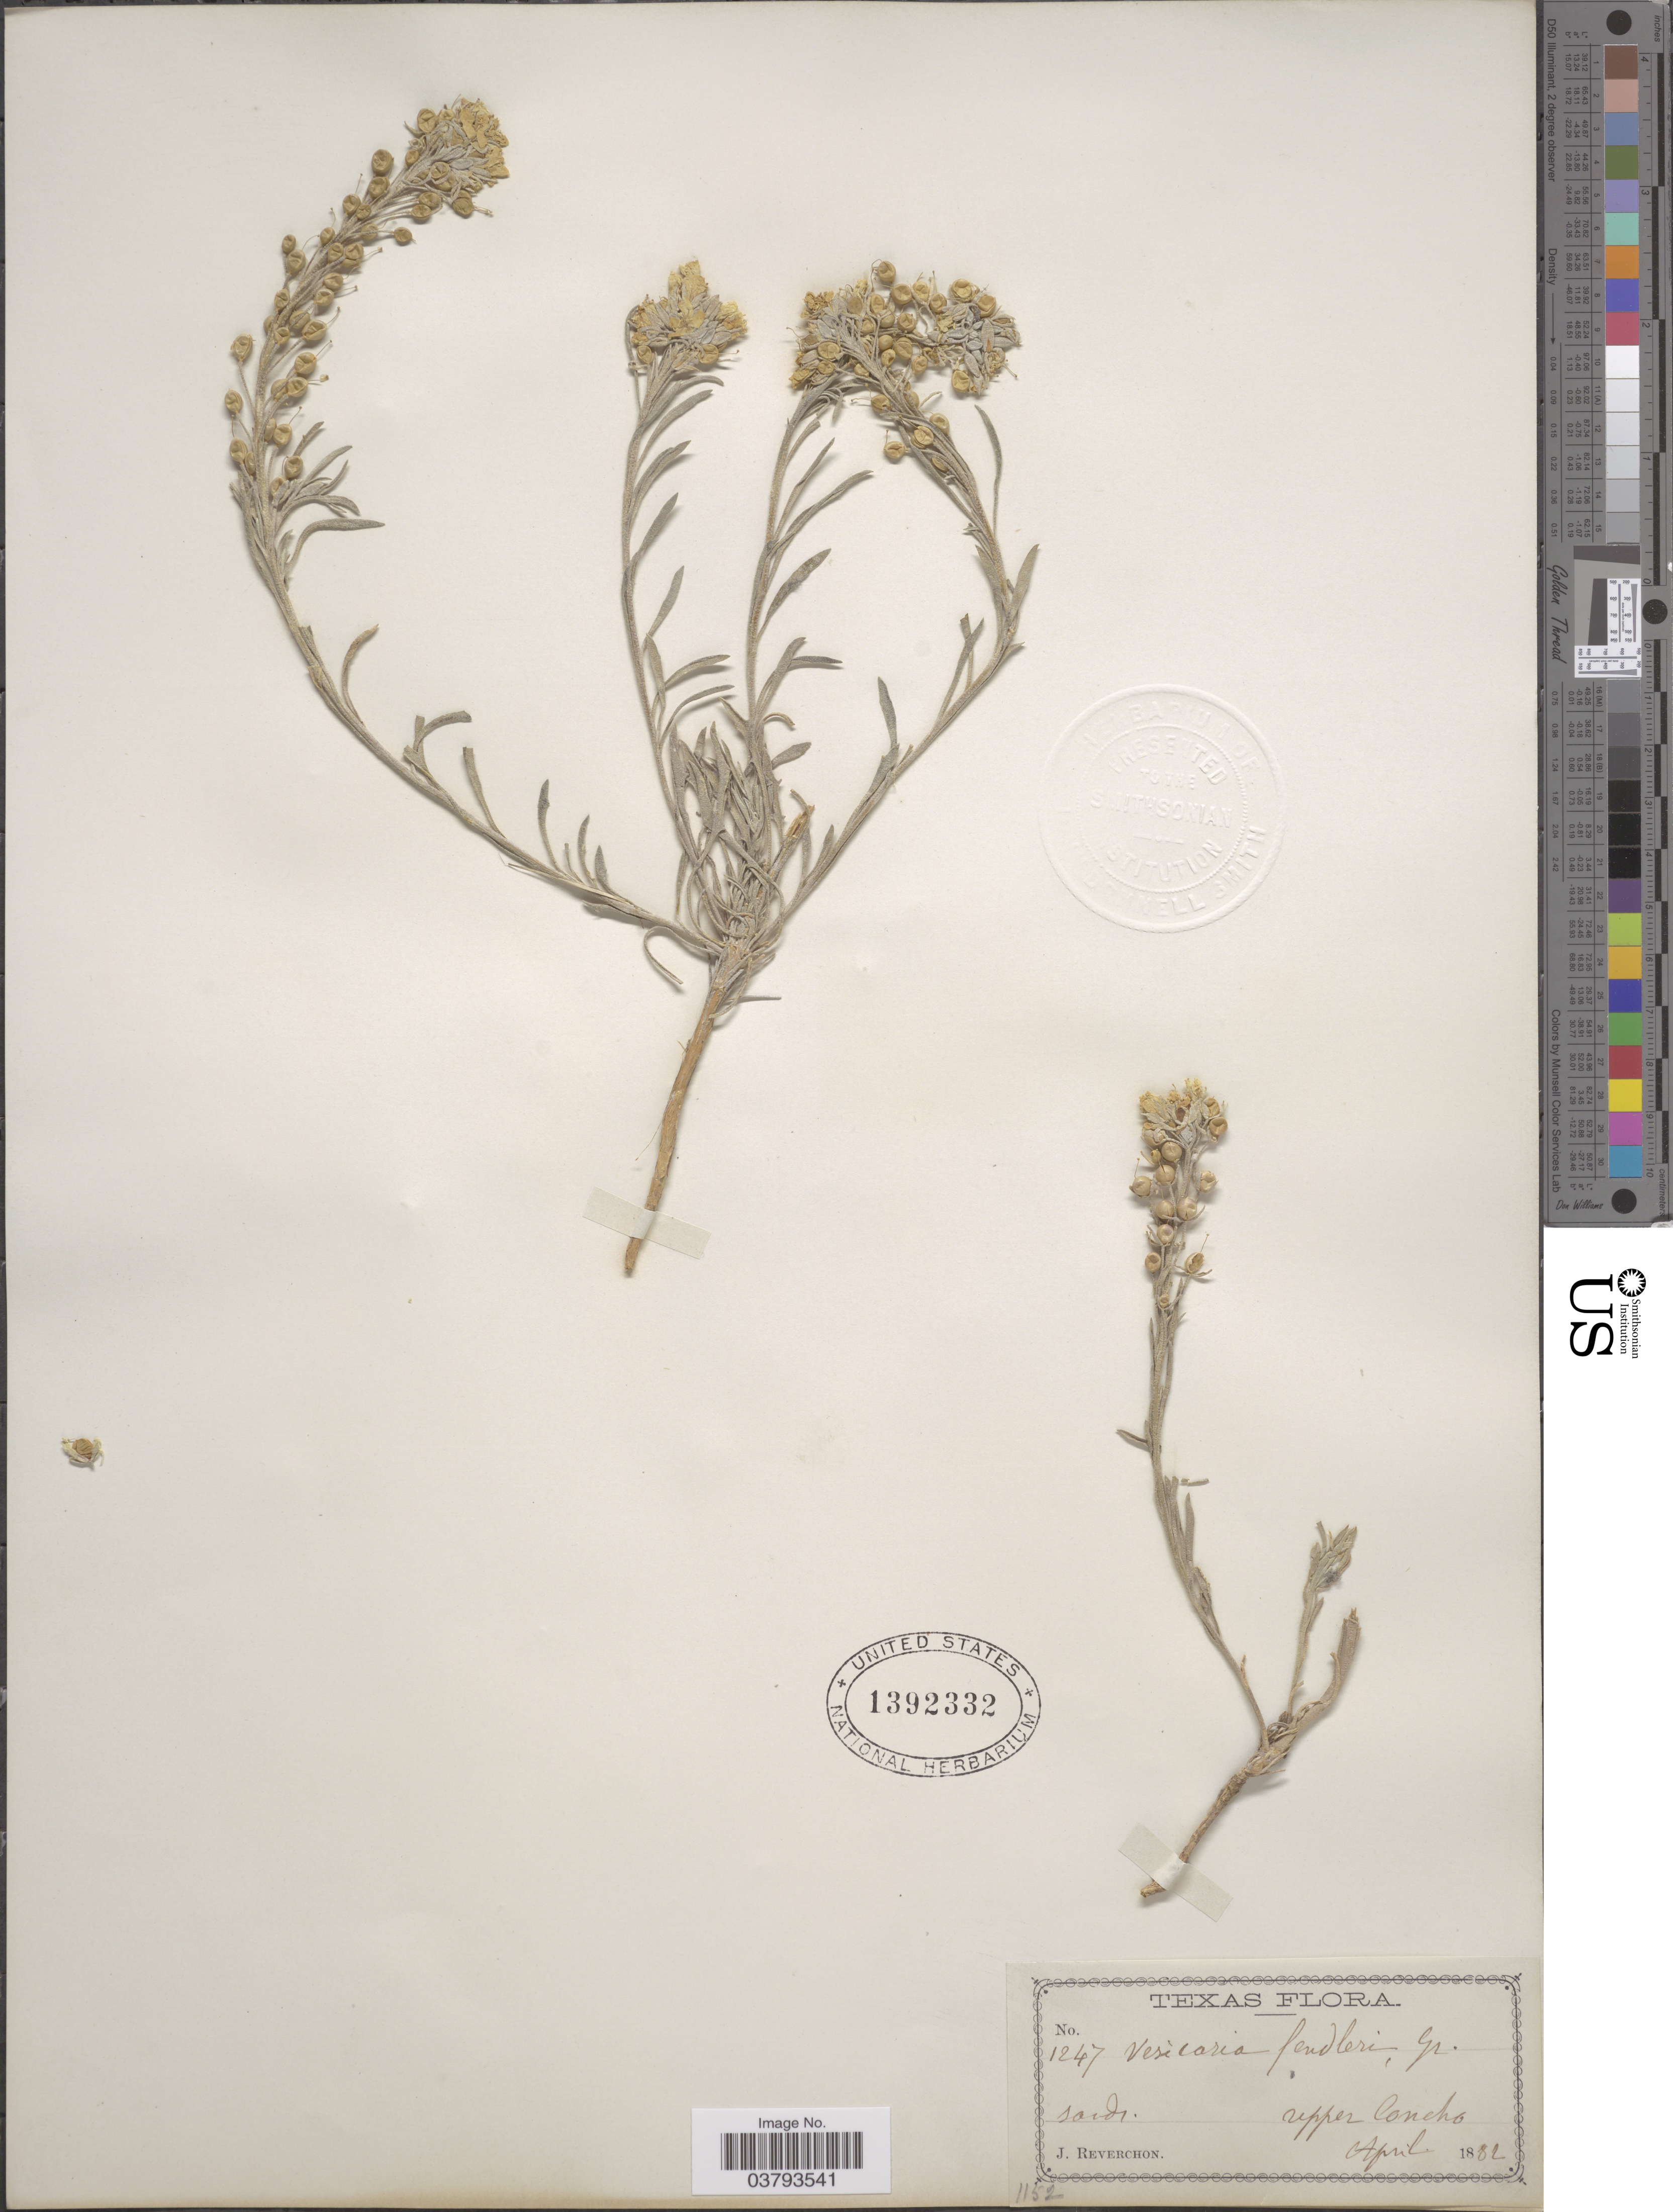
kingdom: Plantae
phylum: Tracheophyta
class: Magnoliopsida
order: Brassicales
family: Brassicaceae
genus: Lesquerella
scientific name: Lesquerella fendleri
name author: (A. Gray) S. Watson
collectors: J. Reverchon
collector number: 1247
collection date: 1882-04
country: United States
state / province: Texas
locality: Upper Concho.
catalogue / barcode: US 1392332